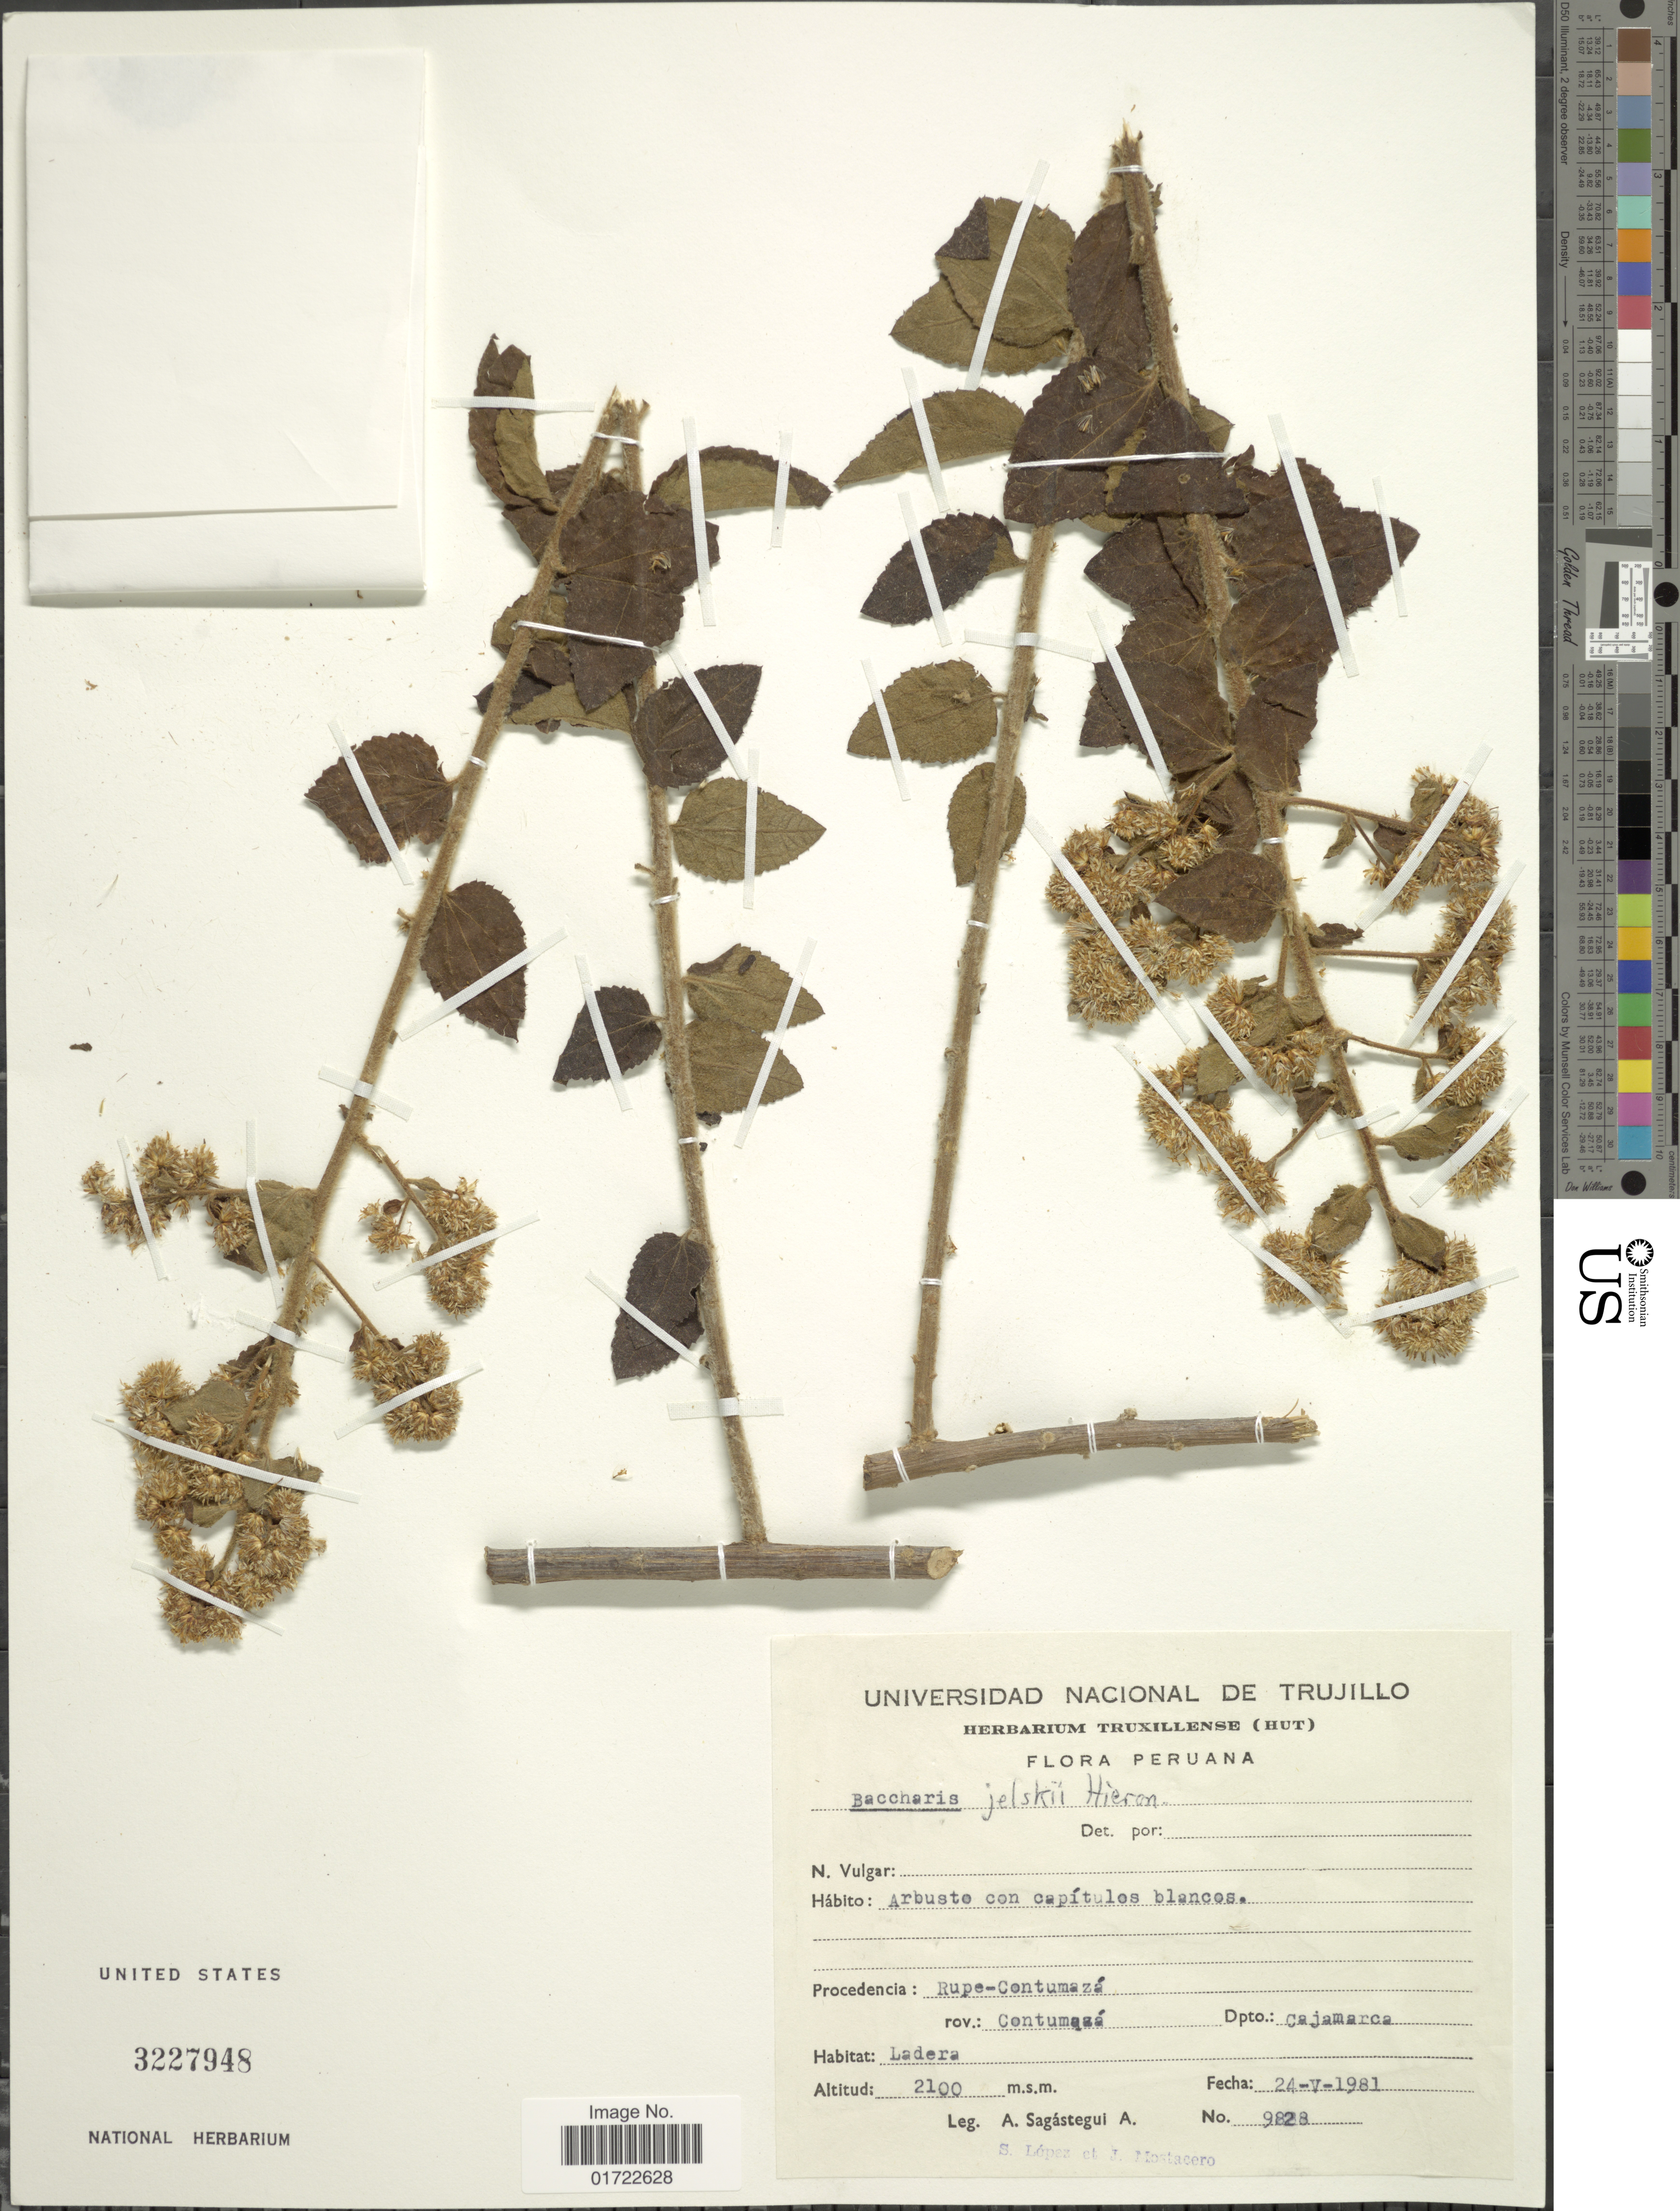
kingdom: Plantae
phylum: Tracheophyta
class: Magnoliopsida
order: Asterales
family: Asteraceae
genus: Baccharis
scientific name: Baccharis jelskii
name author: Hieron.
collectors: A. Sagástegui A., S. Lopez & J. Mostacero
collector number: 9828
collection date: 1981-05-24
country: Peru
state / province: Cajamarca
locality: Dpto.: Cajamarca, Prov.: Contumazá, Rupe-Contumazá.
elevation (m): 2100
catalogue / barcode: US 3227948